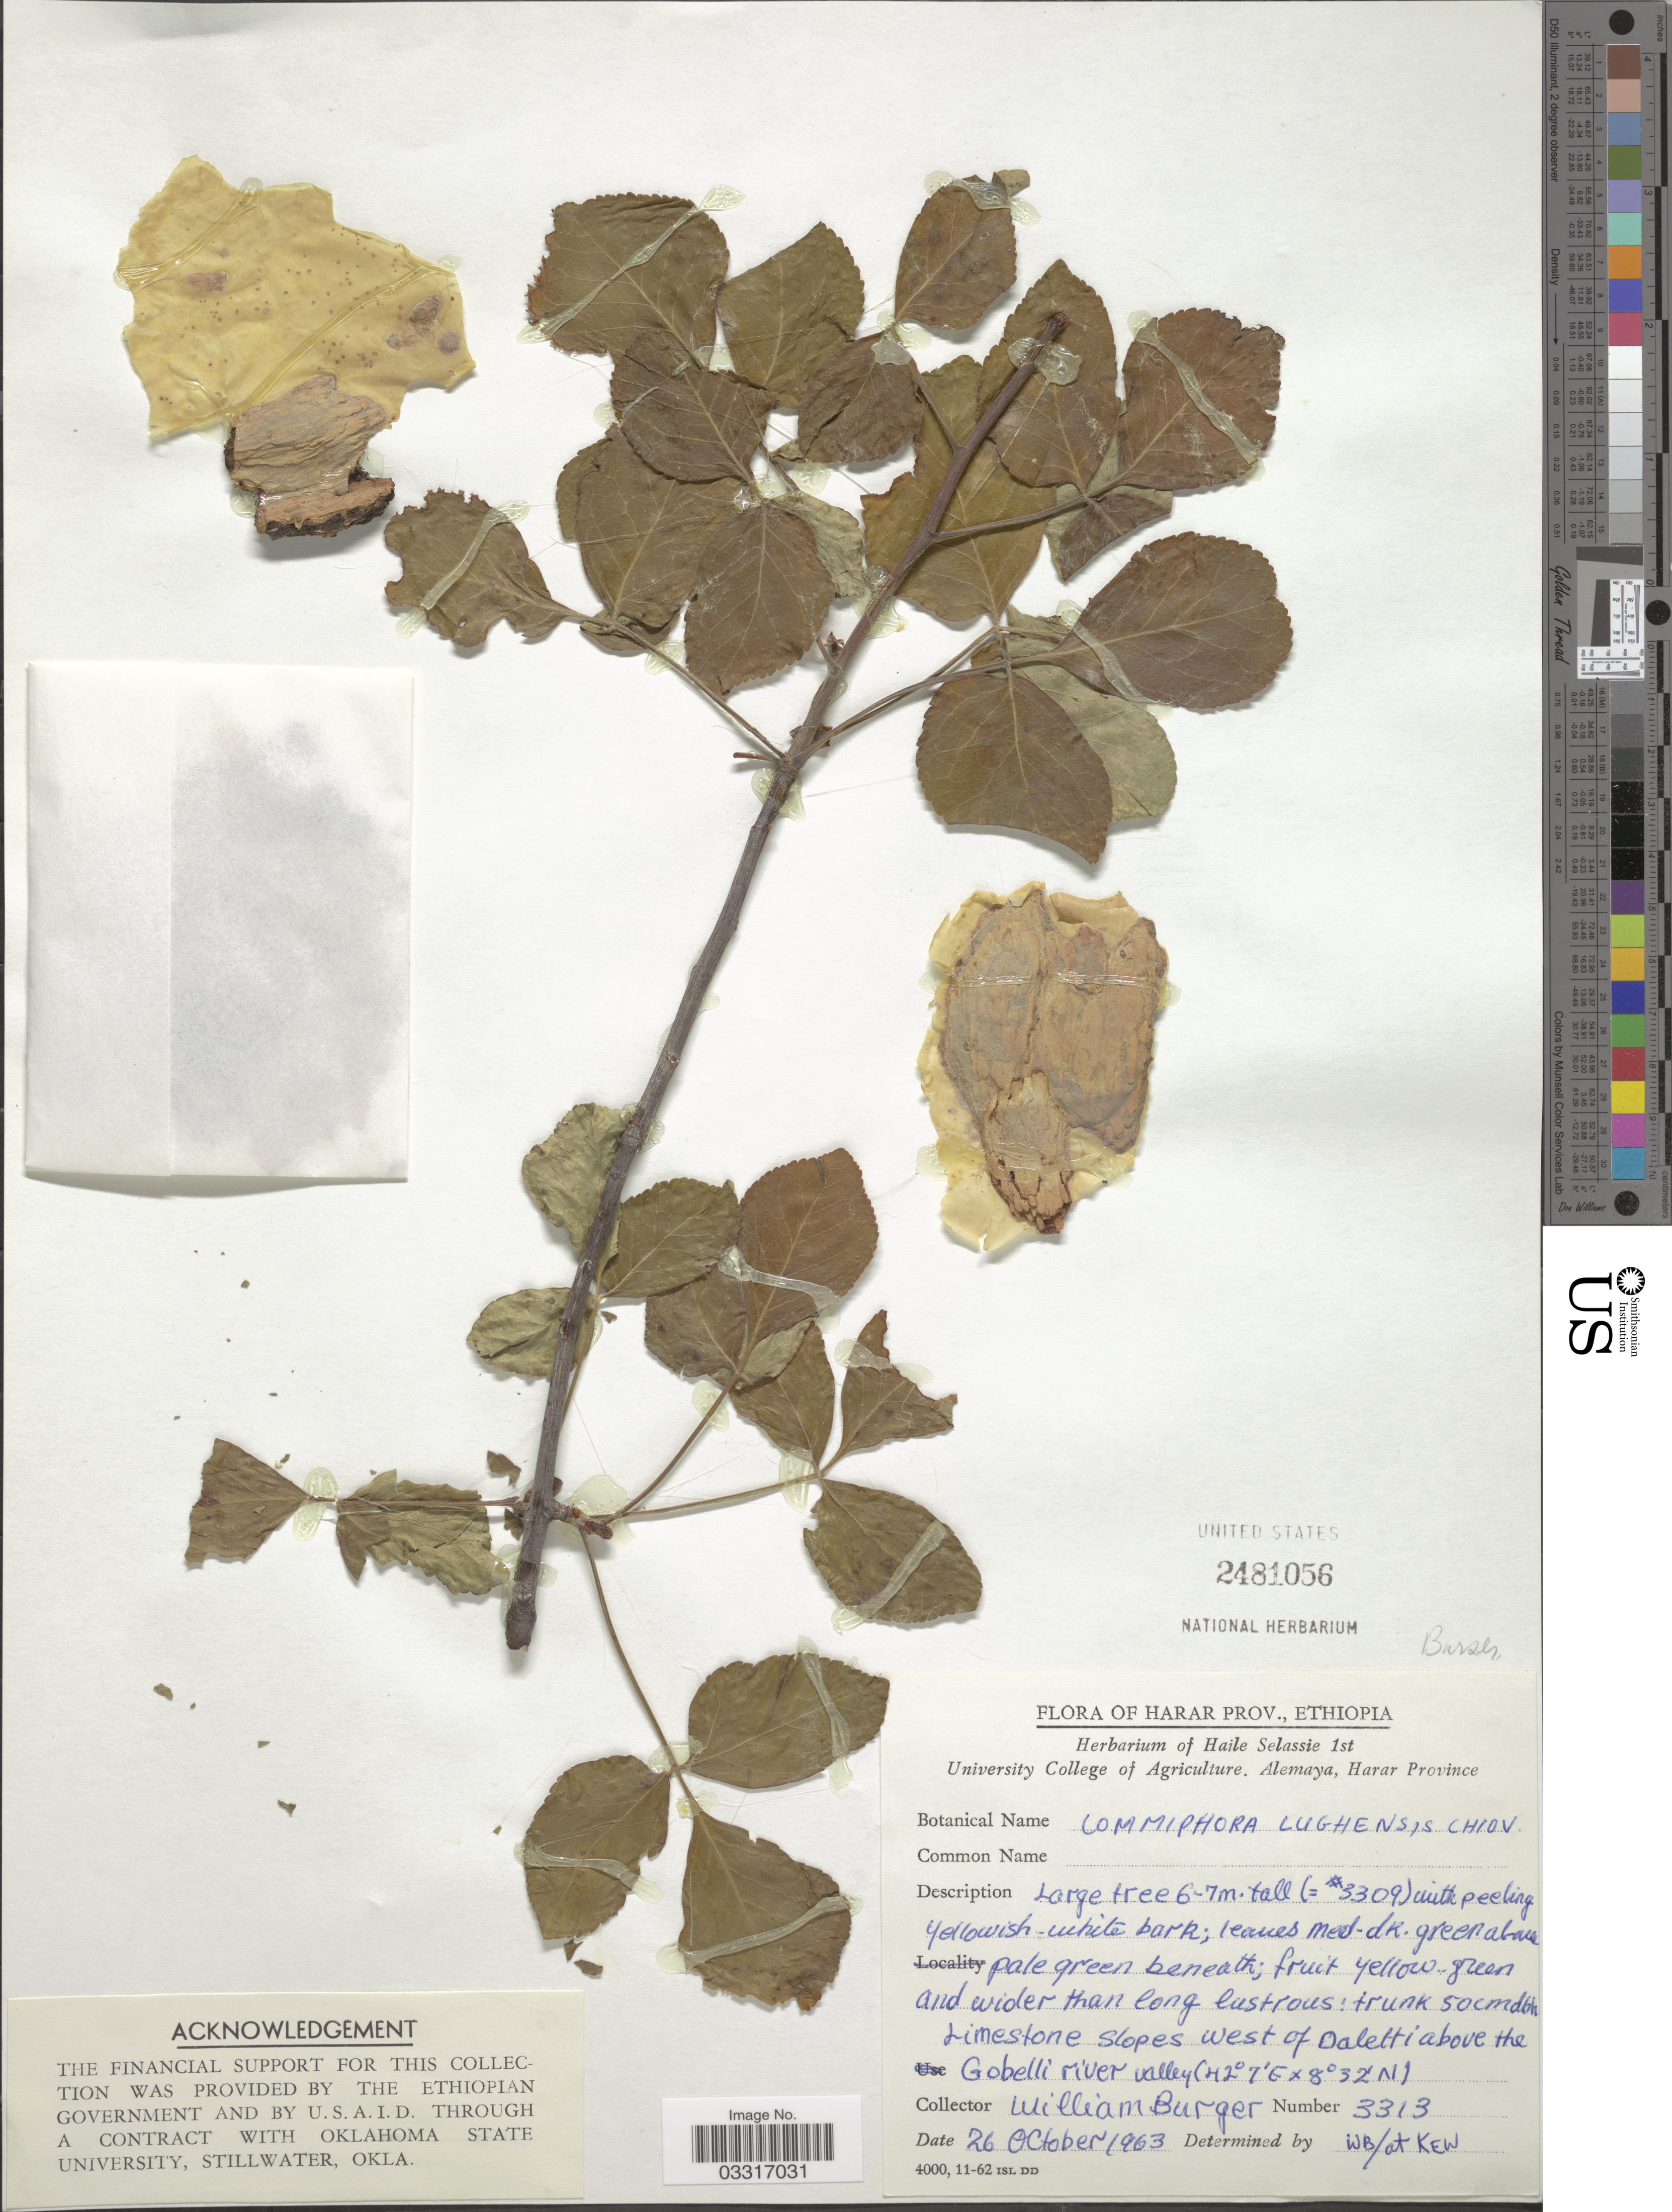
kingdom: Plantae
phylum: Tracheophyta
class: Magnoliopsida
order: Sapindales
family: Burseraceae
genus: Commiphora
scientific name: Commiphora lughensis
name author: Chiov.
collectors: W. Burger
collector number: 3313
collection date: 1963-10-26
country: Ethiopia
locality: Harar Prov. Limestone slopes west of Daletti above the Gobelli river valley.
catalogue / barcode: US 2481056